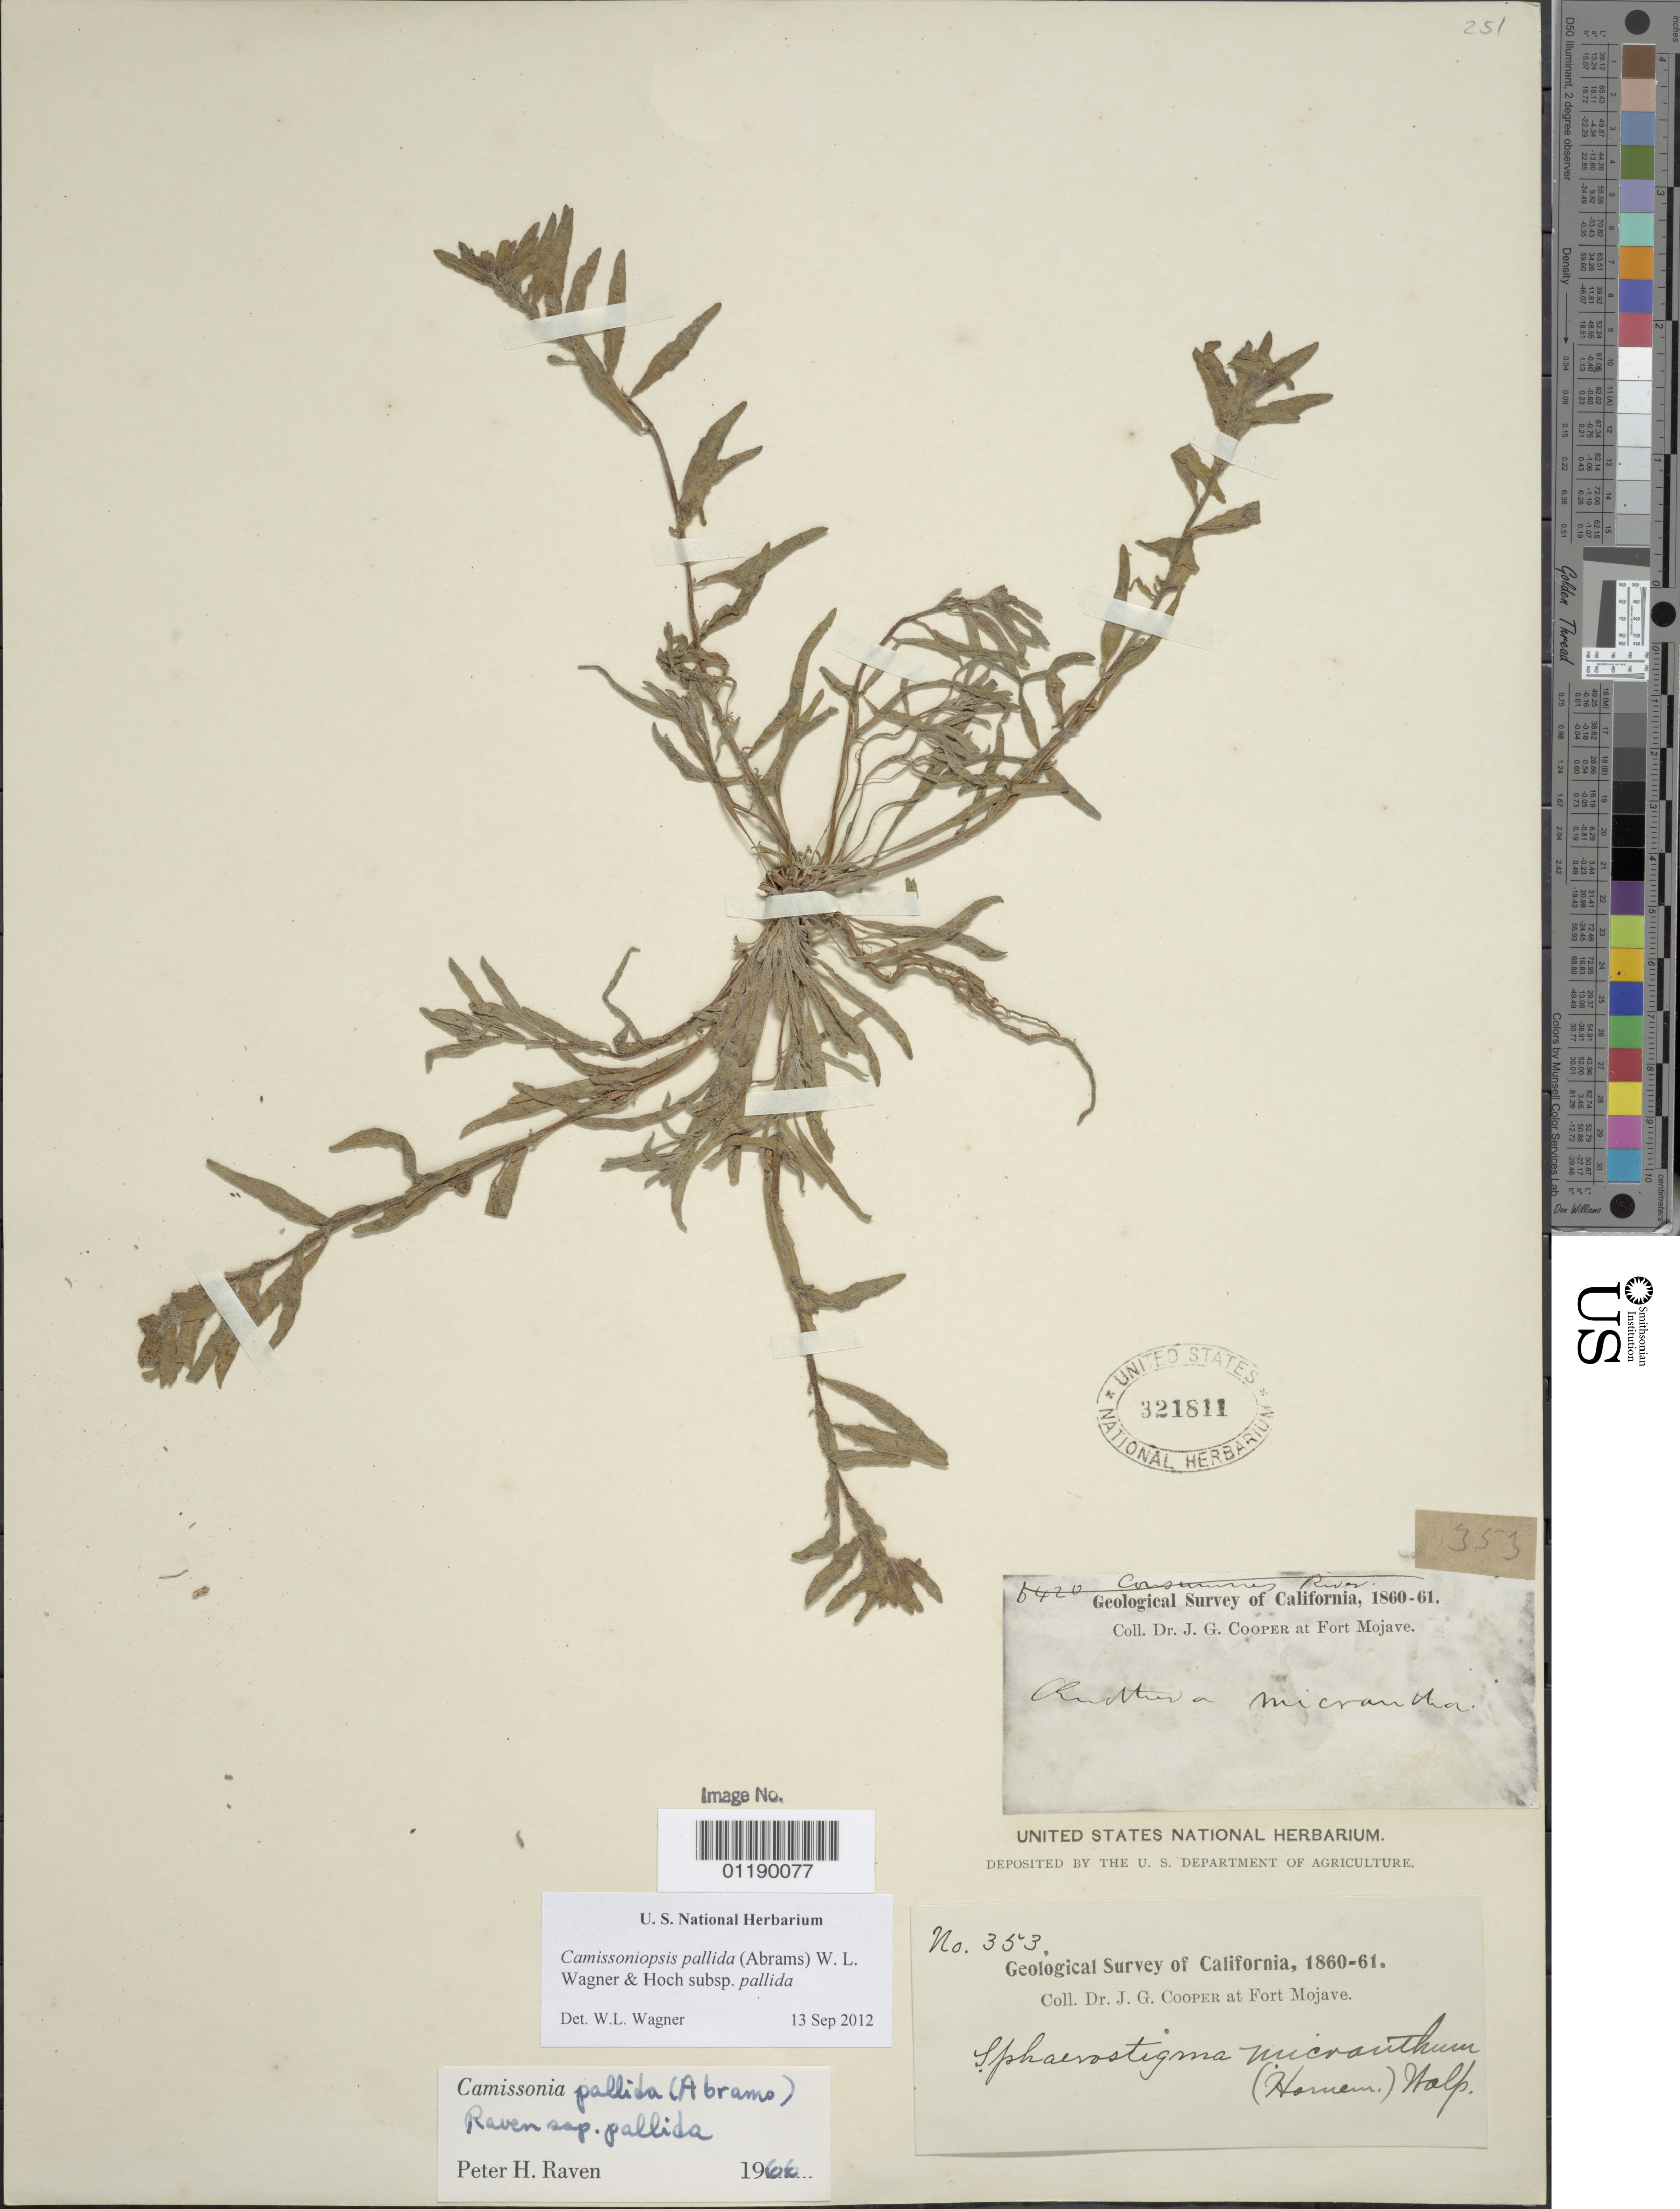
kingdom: Plantae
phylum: Tracheophyta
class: Magnoliopsida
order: Myrtales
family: Onagraceae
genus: Camissoniopsis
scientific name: Camissoniopsis pallida subsp. pallida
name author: (Abrams) W.L. Wagner & Hoch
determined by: Wagner, W. L., (BOT), Smithsonian Institution - National Museum of Natural History (UNITED STATES)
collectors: J. G. Cooper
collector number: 353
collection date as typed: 1860 to -- --- 1861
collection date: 1860/1861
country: United States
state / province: California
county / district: San Bernardino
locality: at Fort Mojave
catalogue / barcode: US 321811